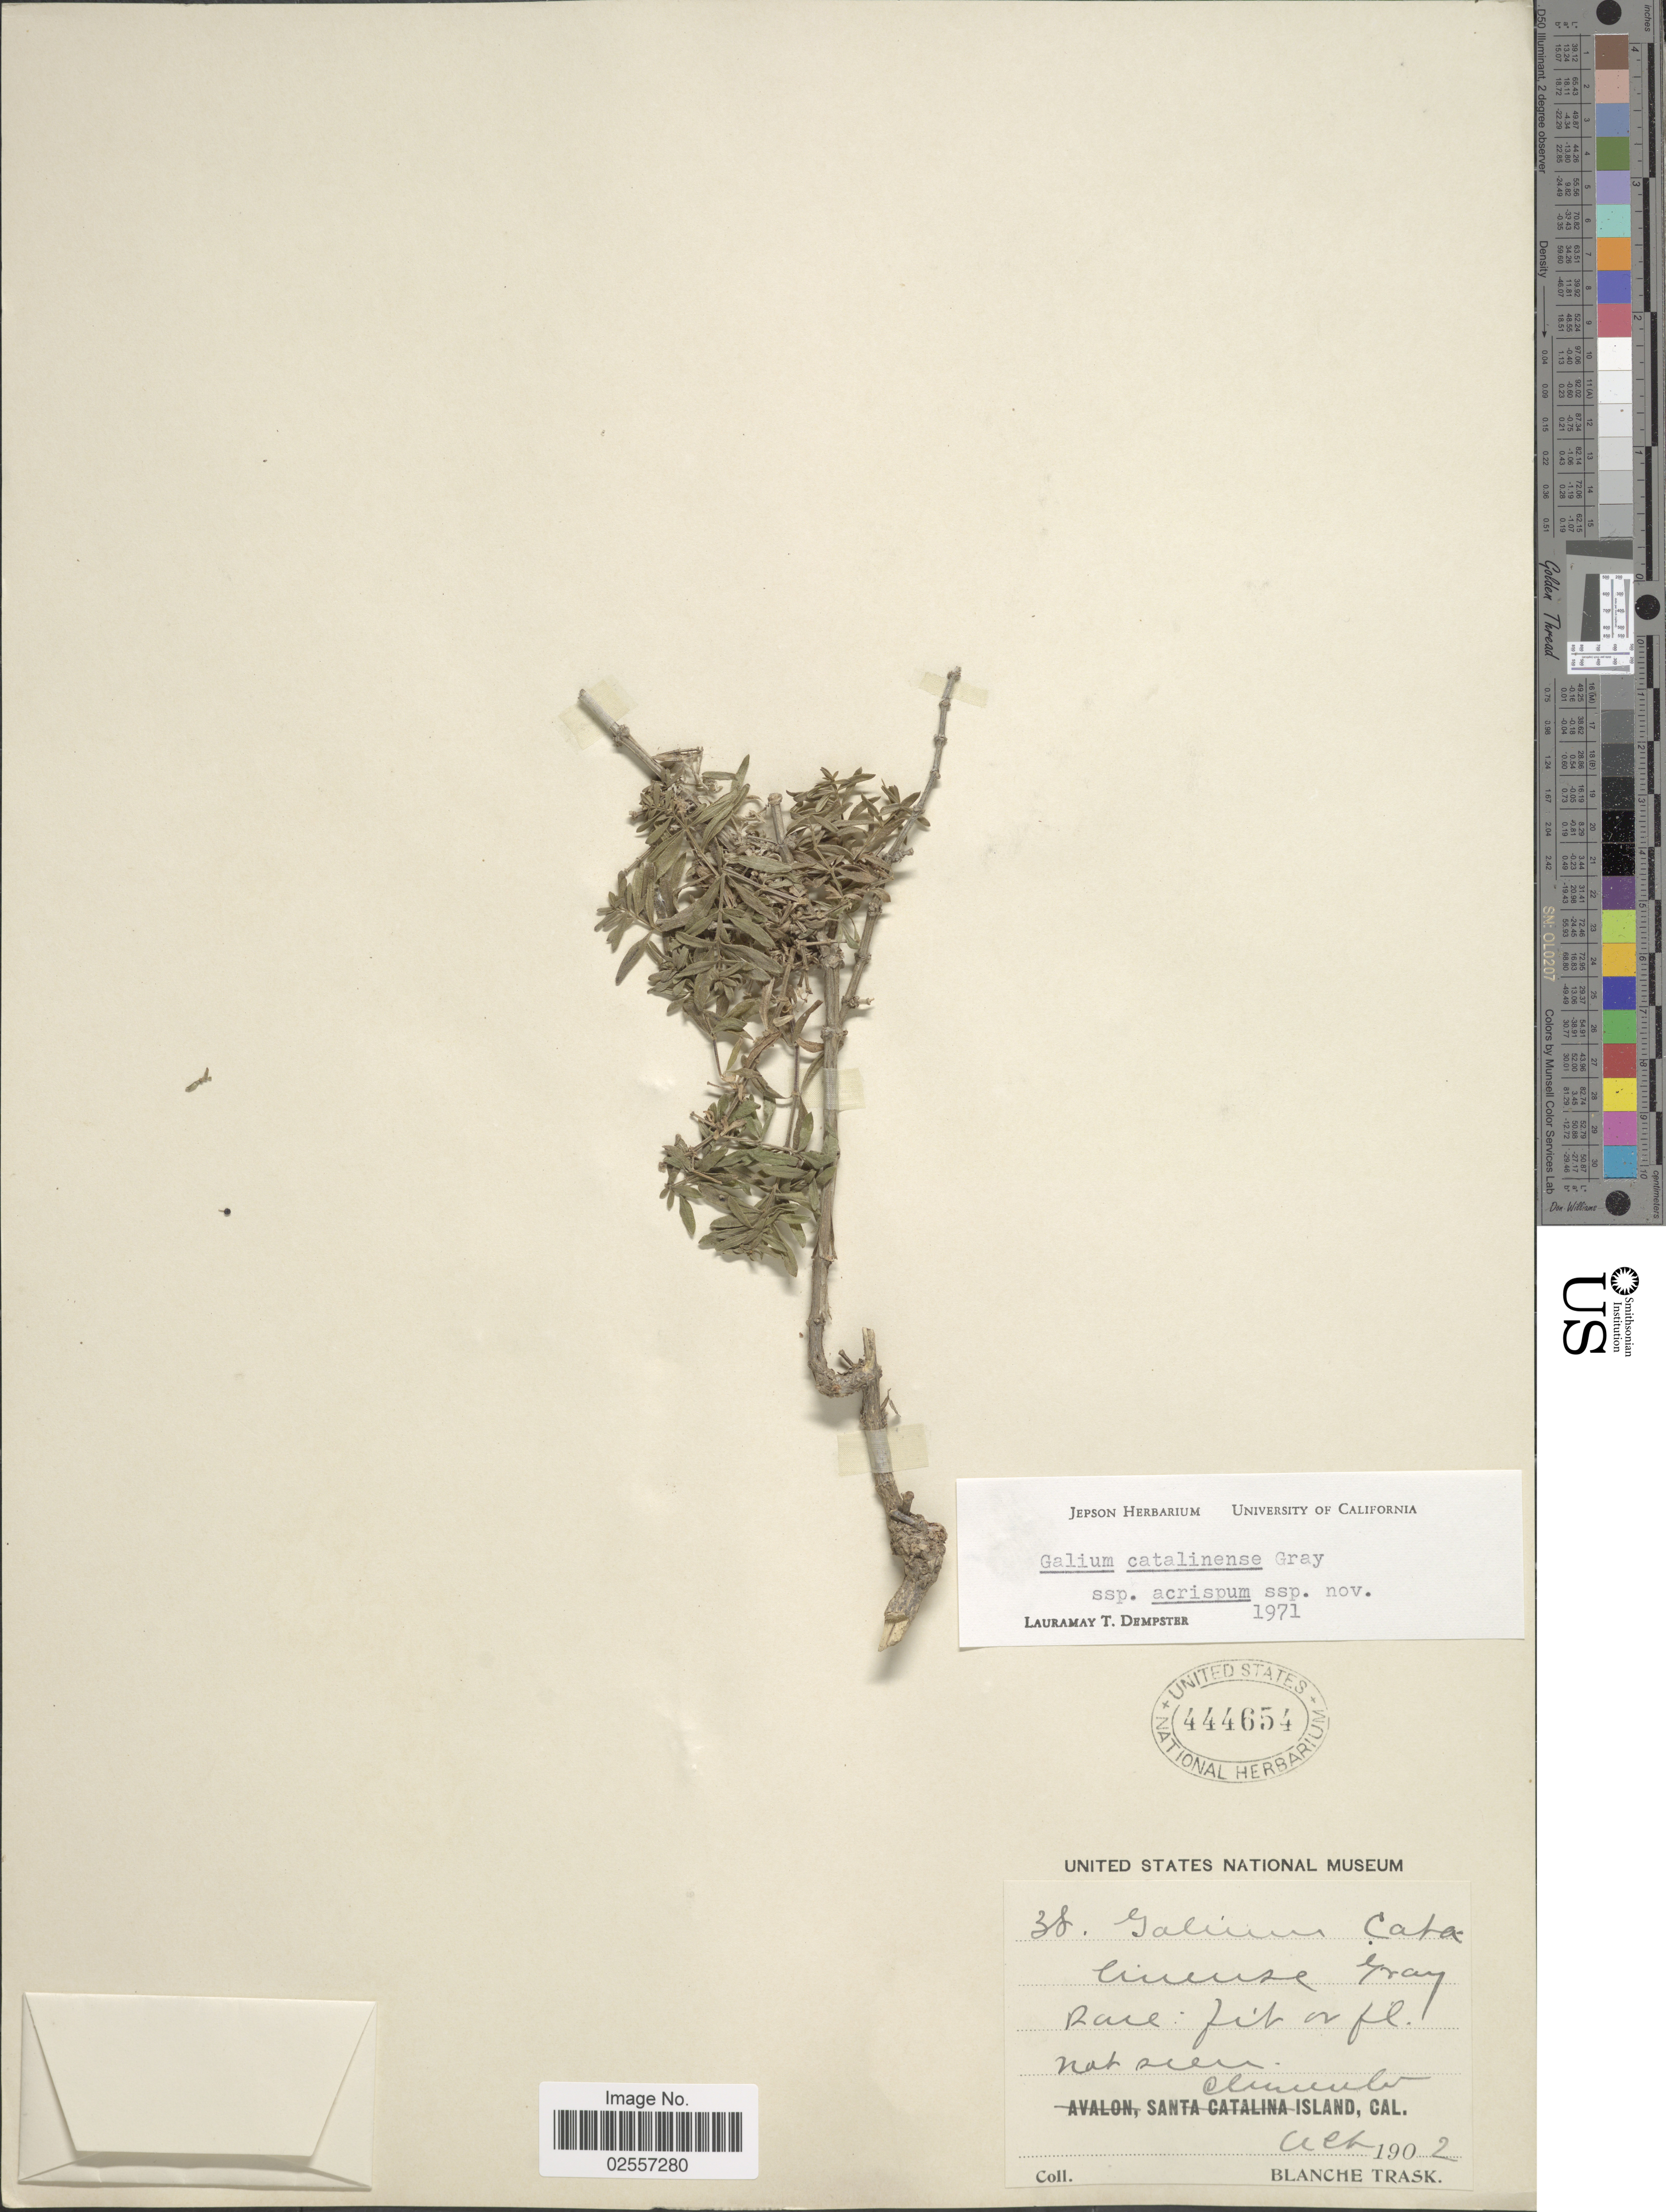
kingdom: Plantae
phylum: Tracheophyta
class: Magnoliopsida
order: Gentianales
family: Rubiaceae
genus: Galium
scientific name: Galium catalinense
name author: A. Gray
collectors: B. Trask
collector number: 38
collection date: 1902-10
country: United States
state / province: California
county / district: Los Angeles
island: San Clemente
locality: San Clemente Island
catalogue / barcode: US 444654